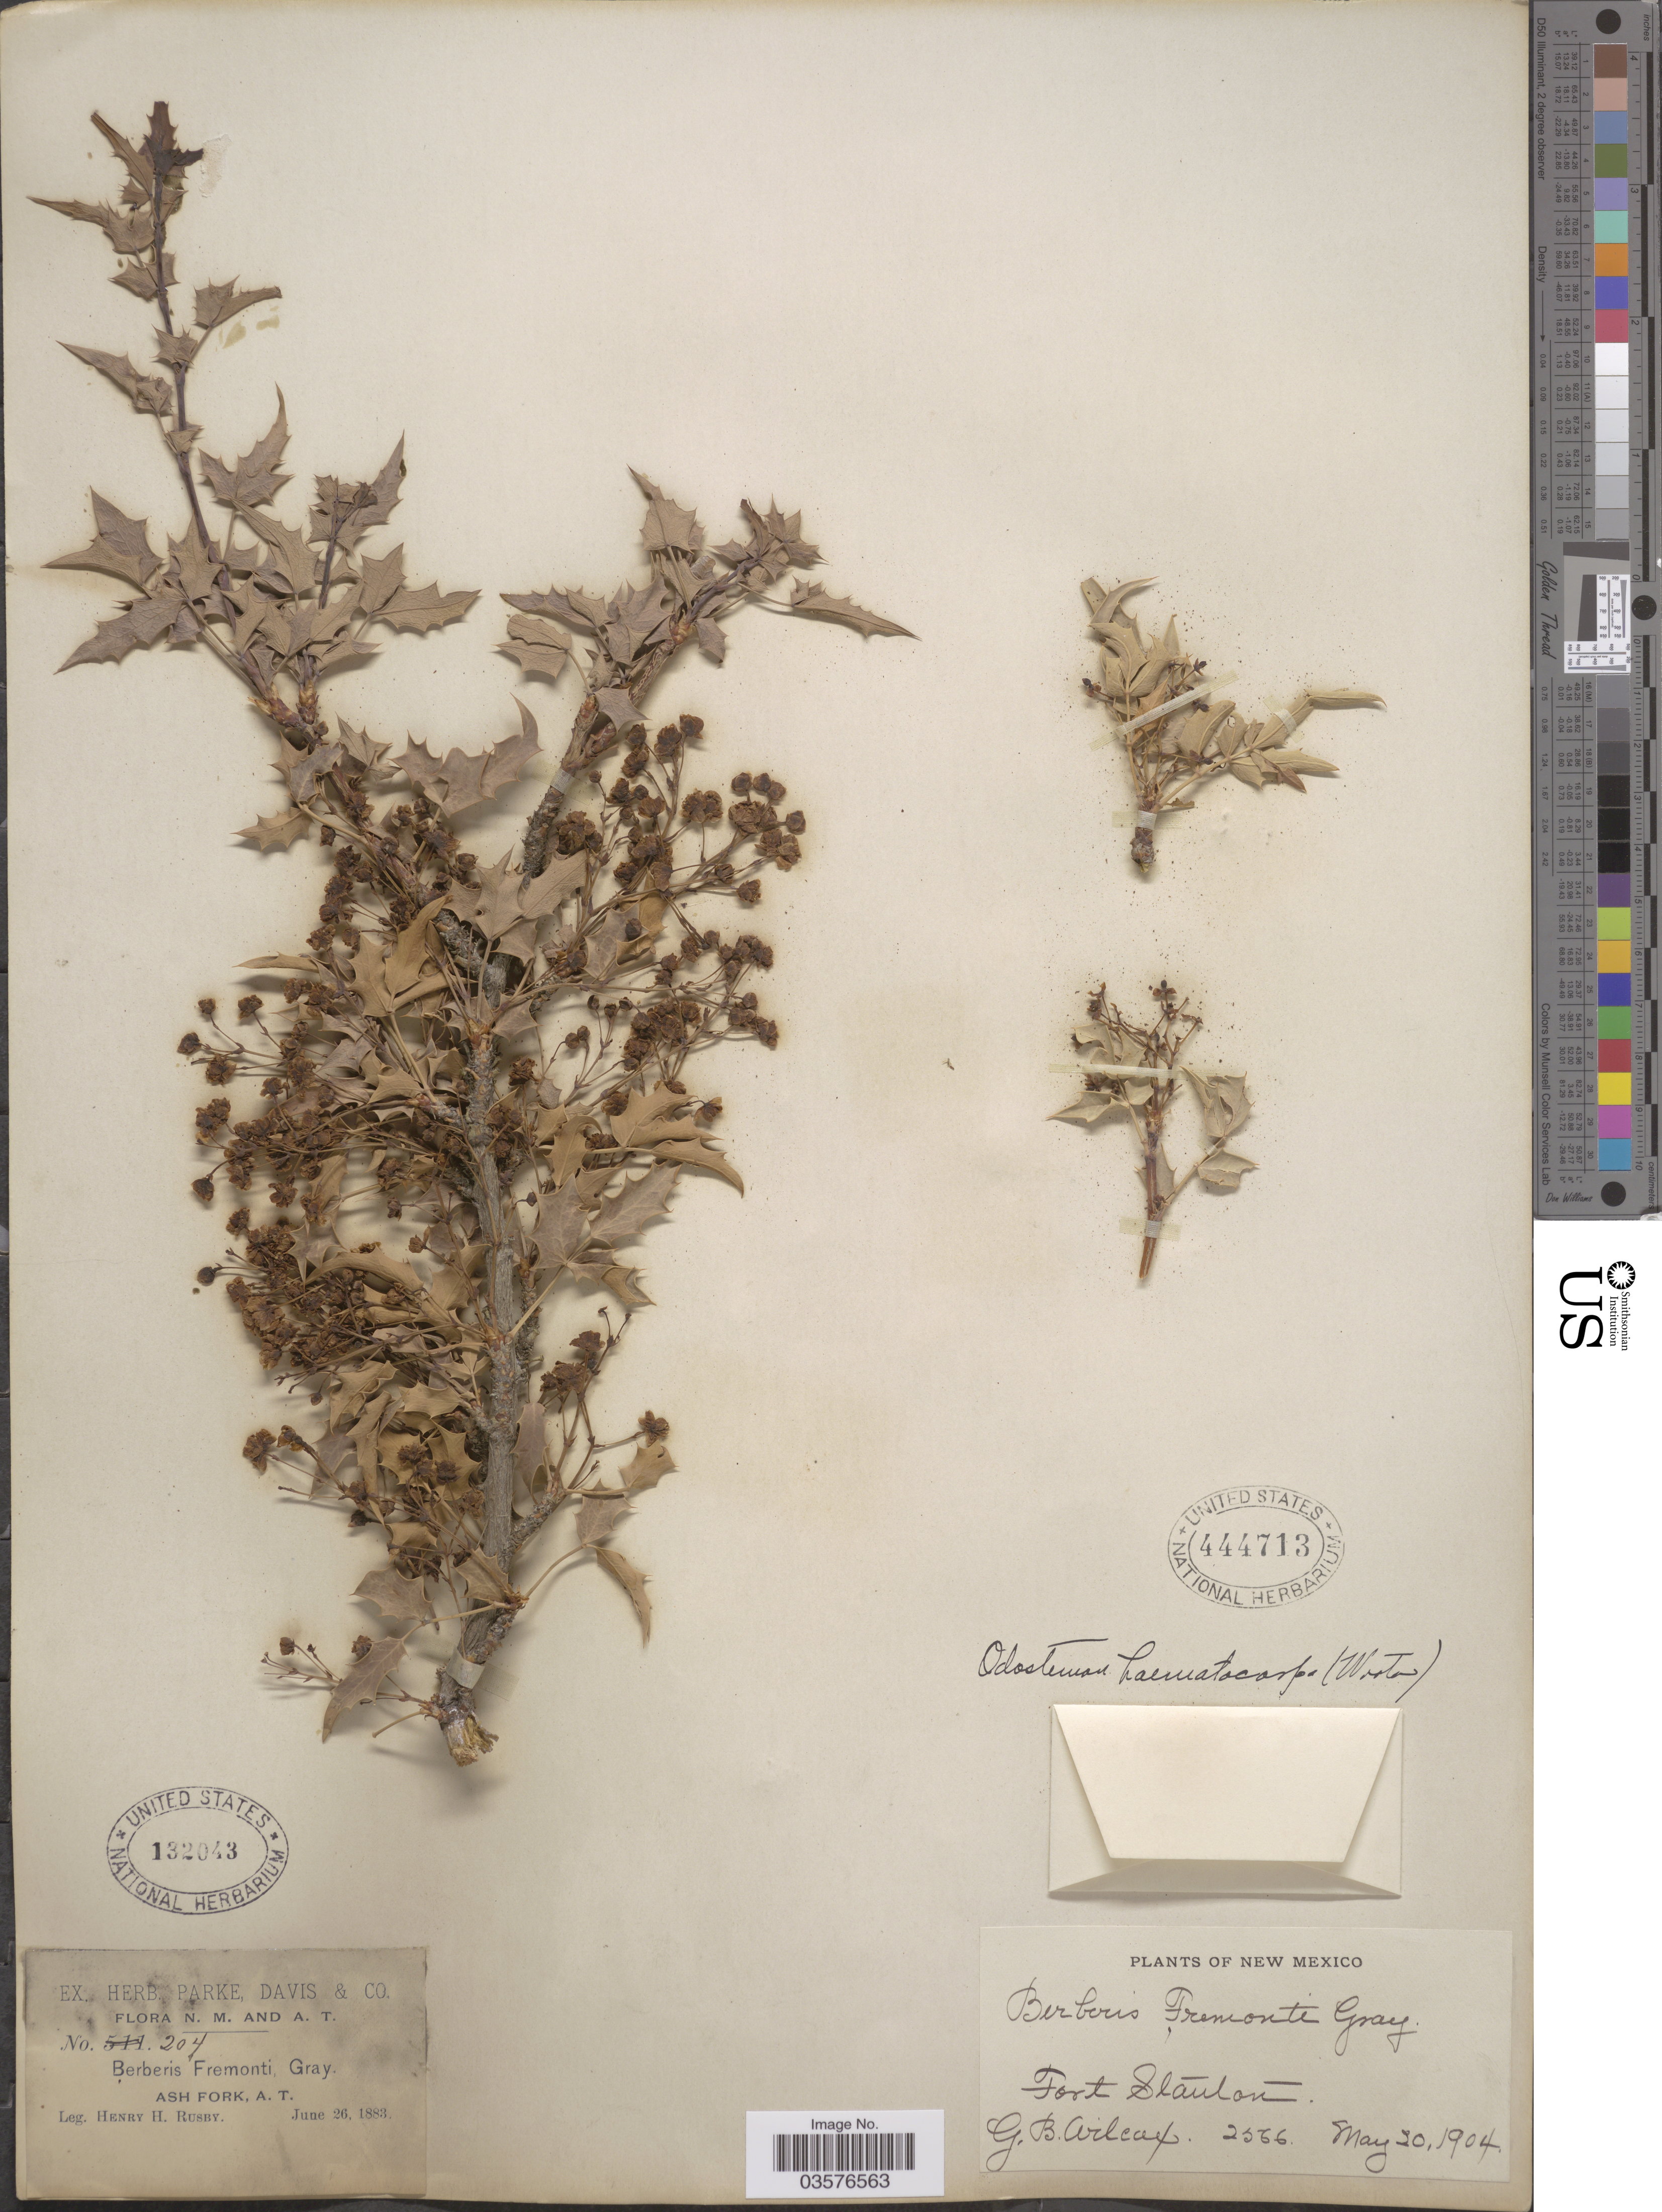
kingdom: Plantae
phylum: Tracheophyta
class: Magnoliopsida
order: Ranunculales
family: Berberidaceae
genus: Mahonia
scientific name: Mahonia haematocarpa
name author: (Wooton) Fedde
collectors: G. Wilcox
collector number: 2566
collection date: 1904-05-20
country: United States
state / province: New Mexico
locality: Fort Stauton.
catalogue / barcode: US 444713